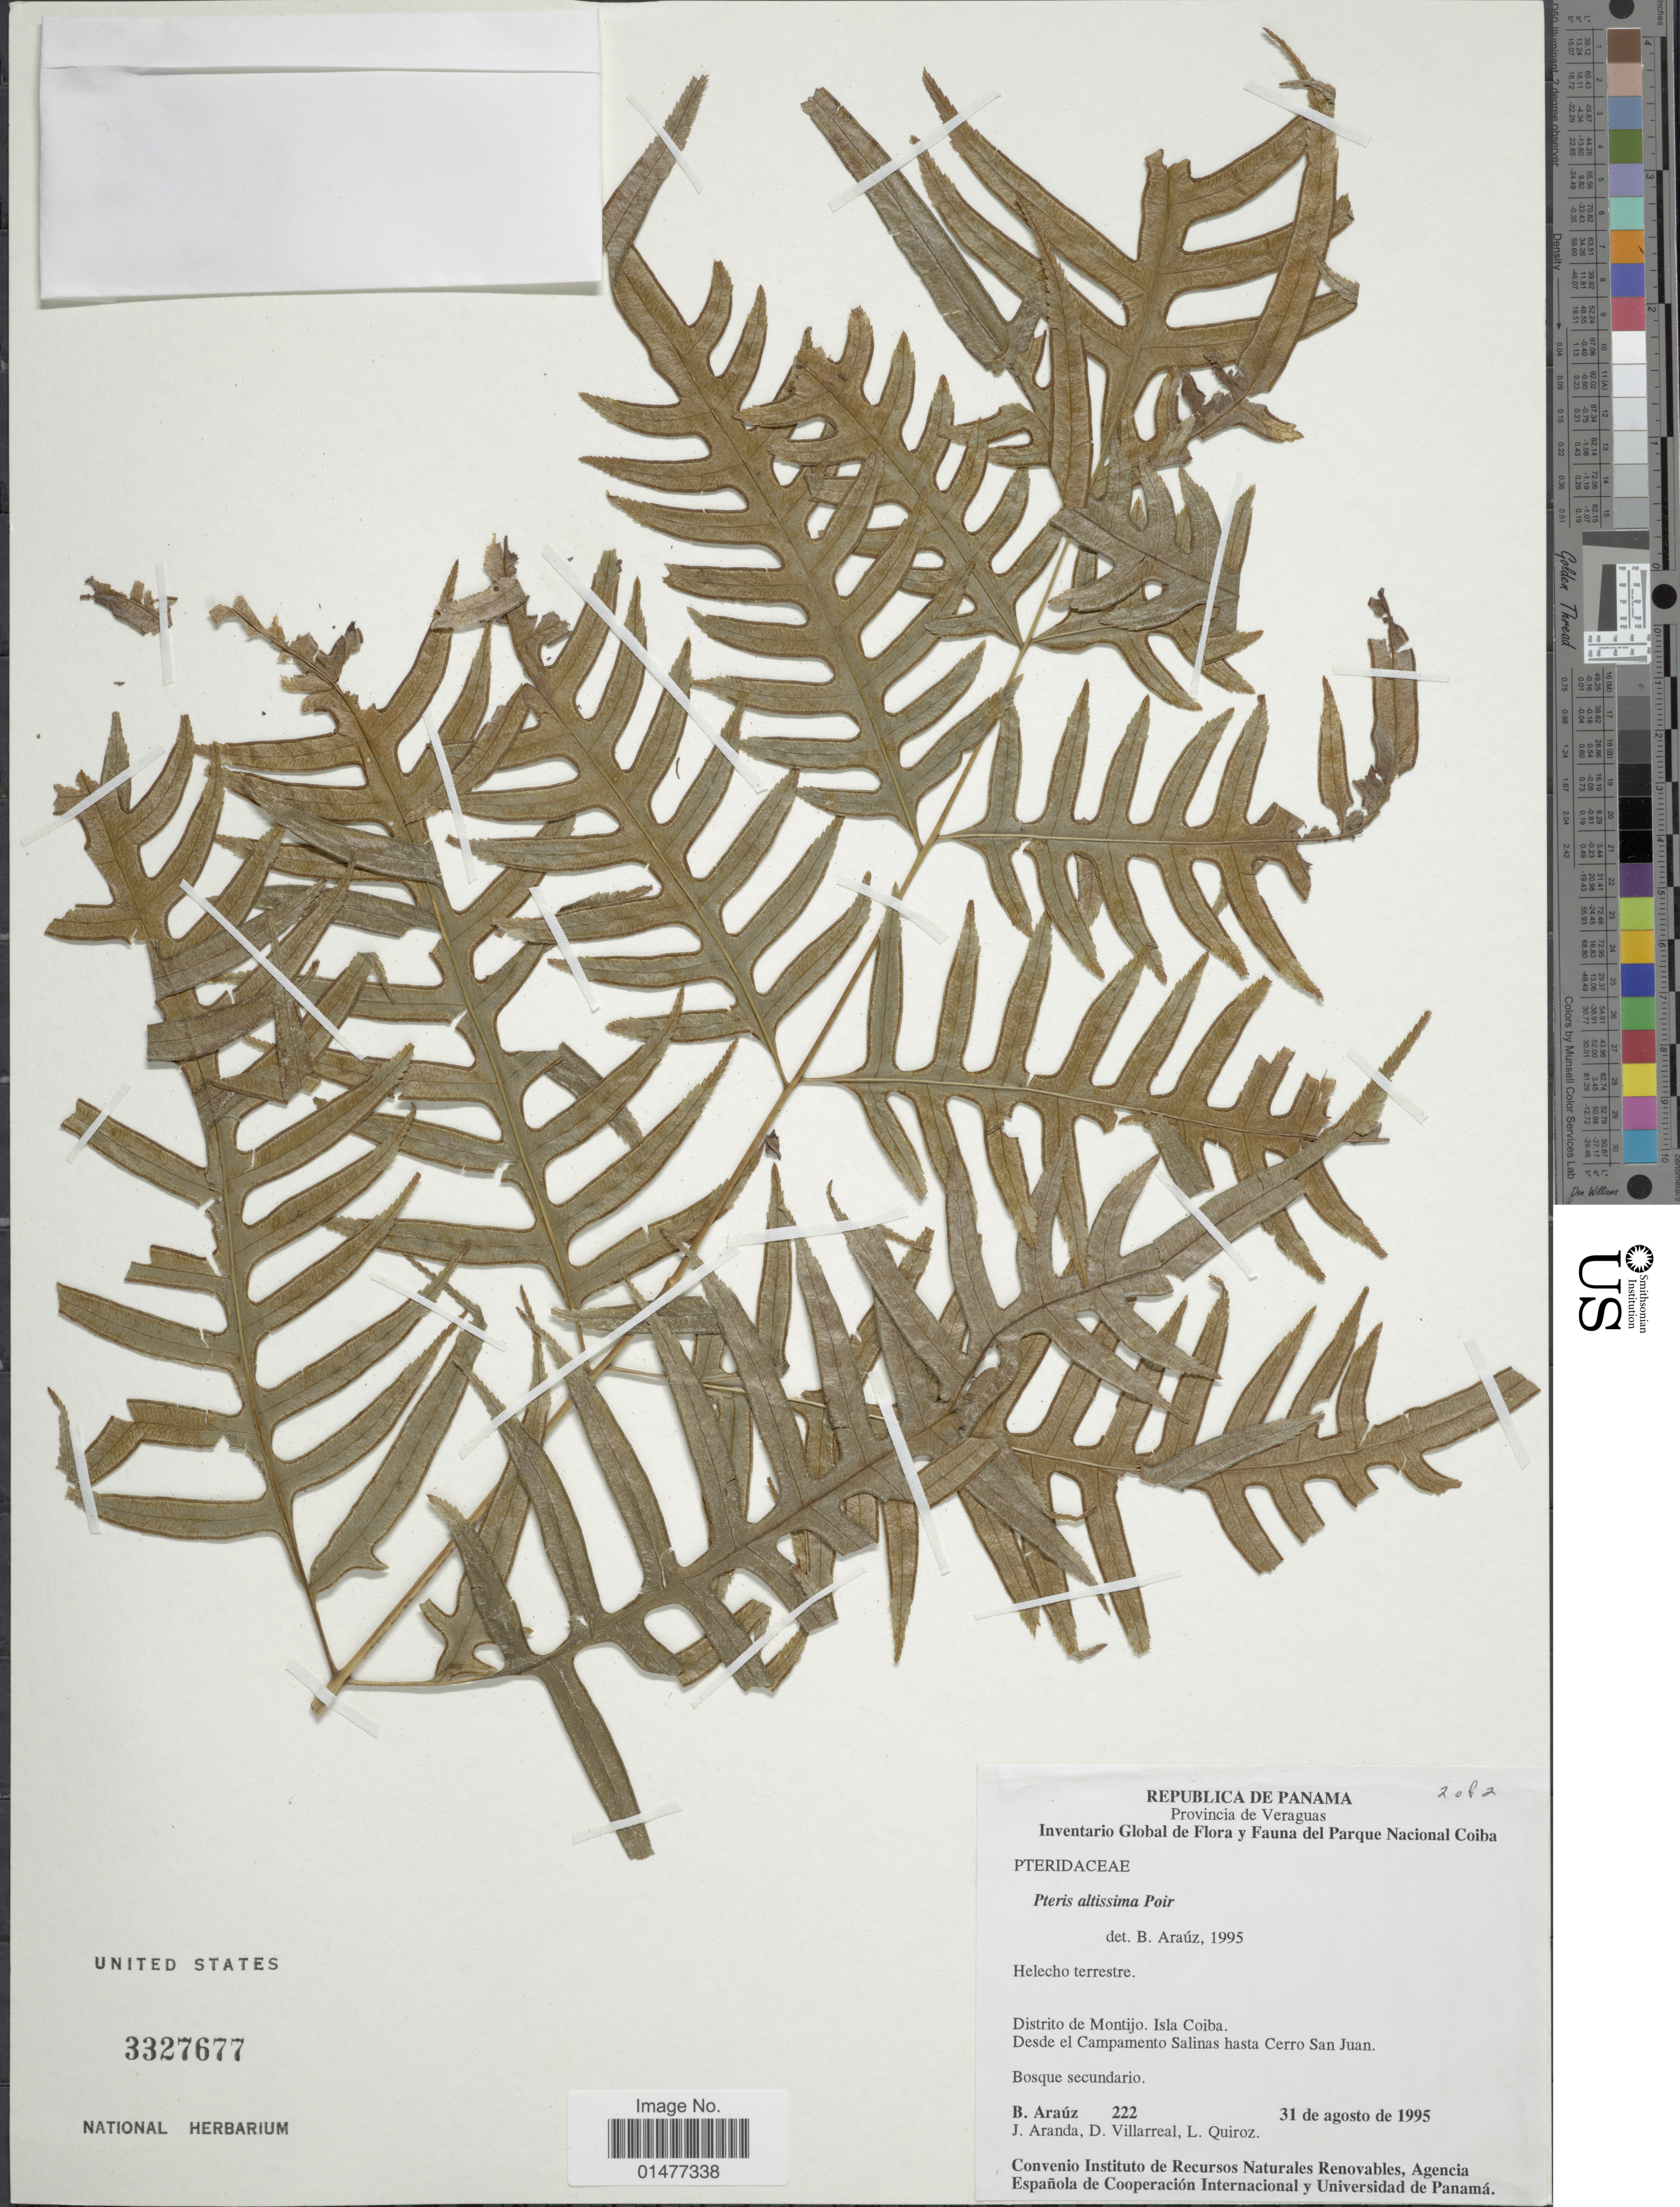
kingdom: Plantae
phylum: Tracheophyta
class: Polypodiopsida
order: Polypodiales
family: Pteridaceae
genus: Pteris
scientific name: Pteris altissima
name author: Poir.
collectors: B. Araúz, J. Aranda, D. Villareal & L. Quiroz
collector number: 222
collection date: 1995-08-31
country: Panama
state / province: Veraguas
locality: Helecho terrestre, distrito de Montijo. Isla Coiba, desde el Campamento Salinas hasta Cerro San Juan.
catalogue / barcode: US 3327677